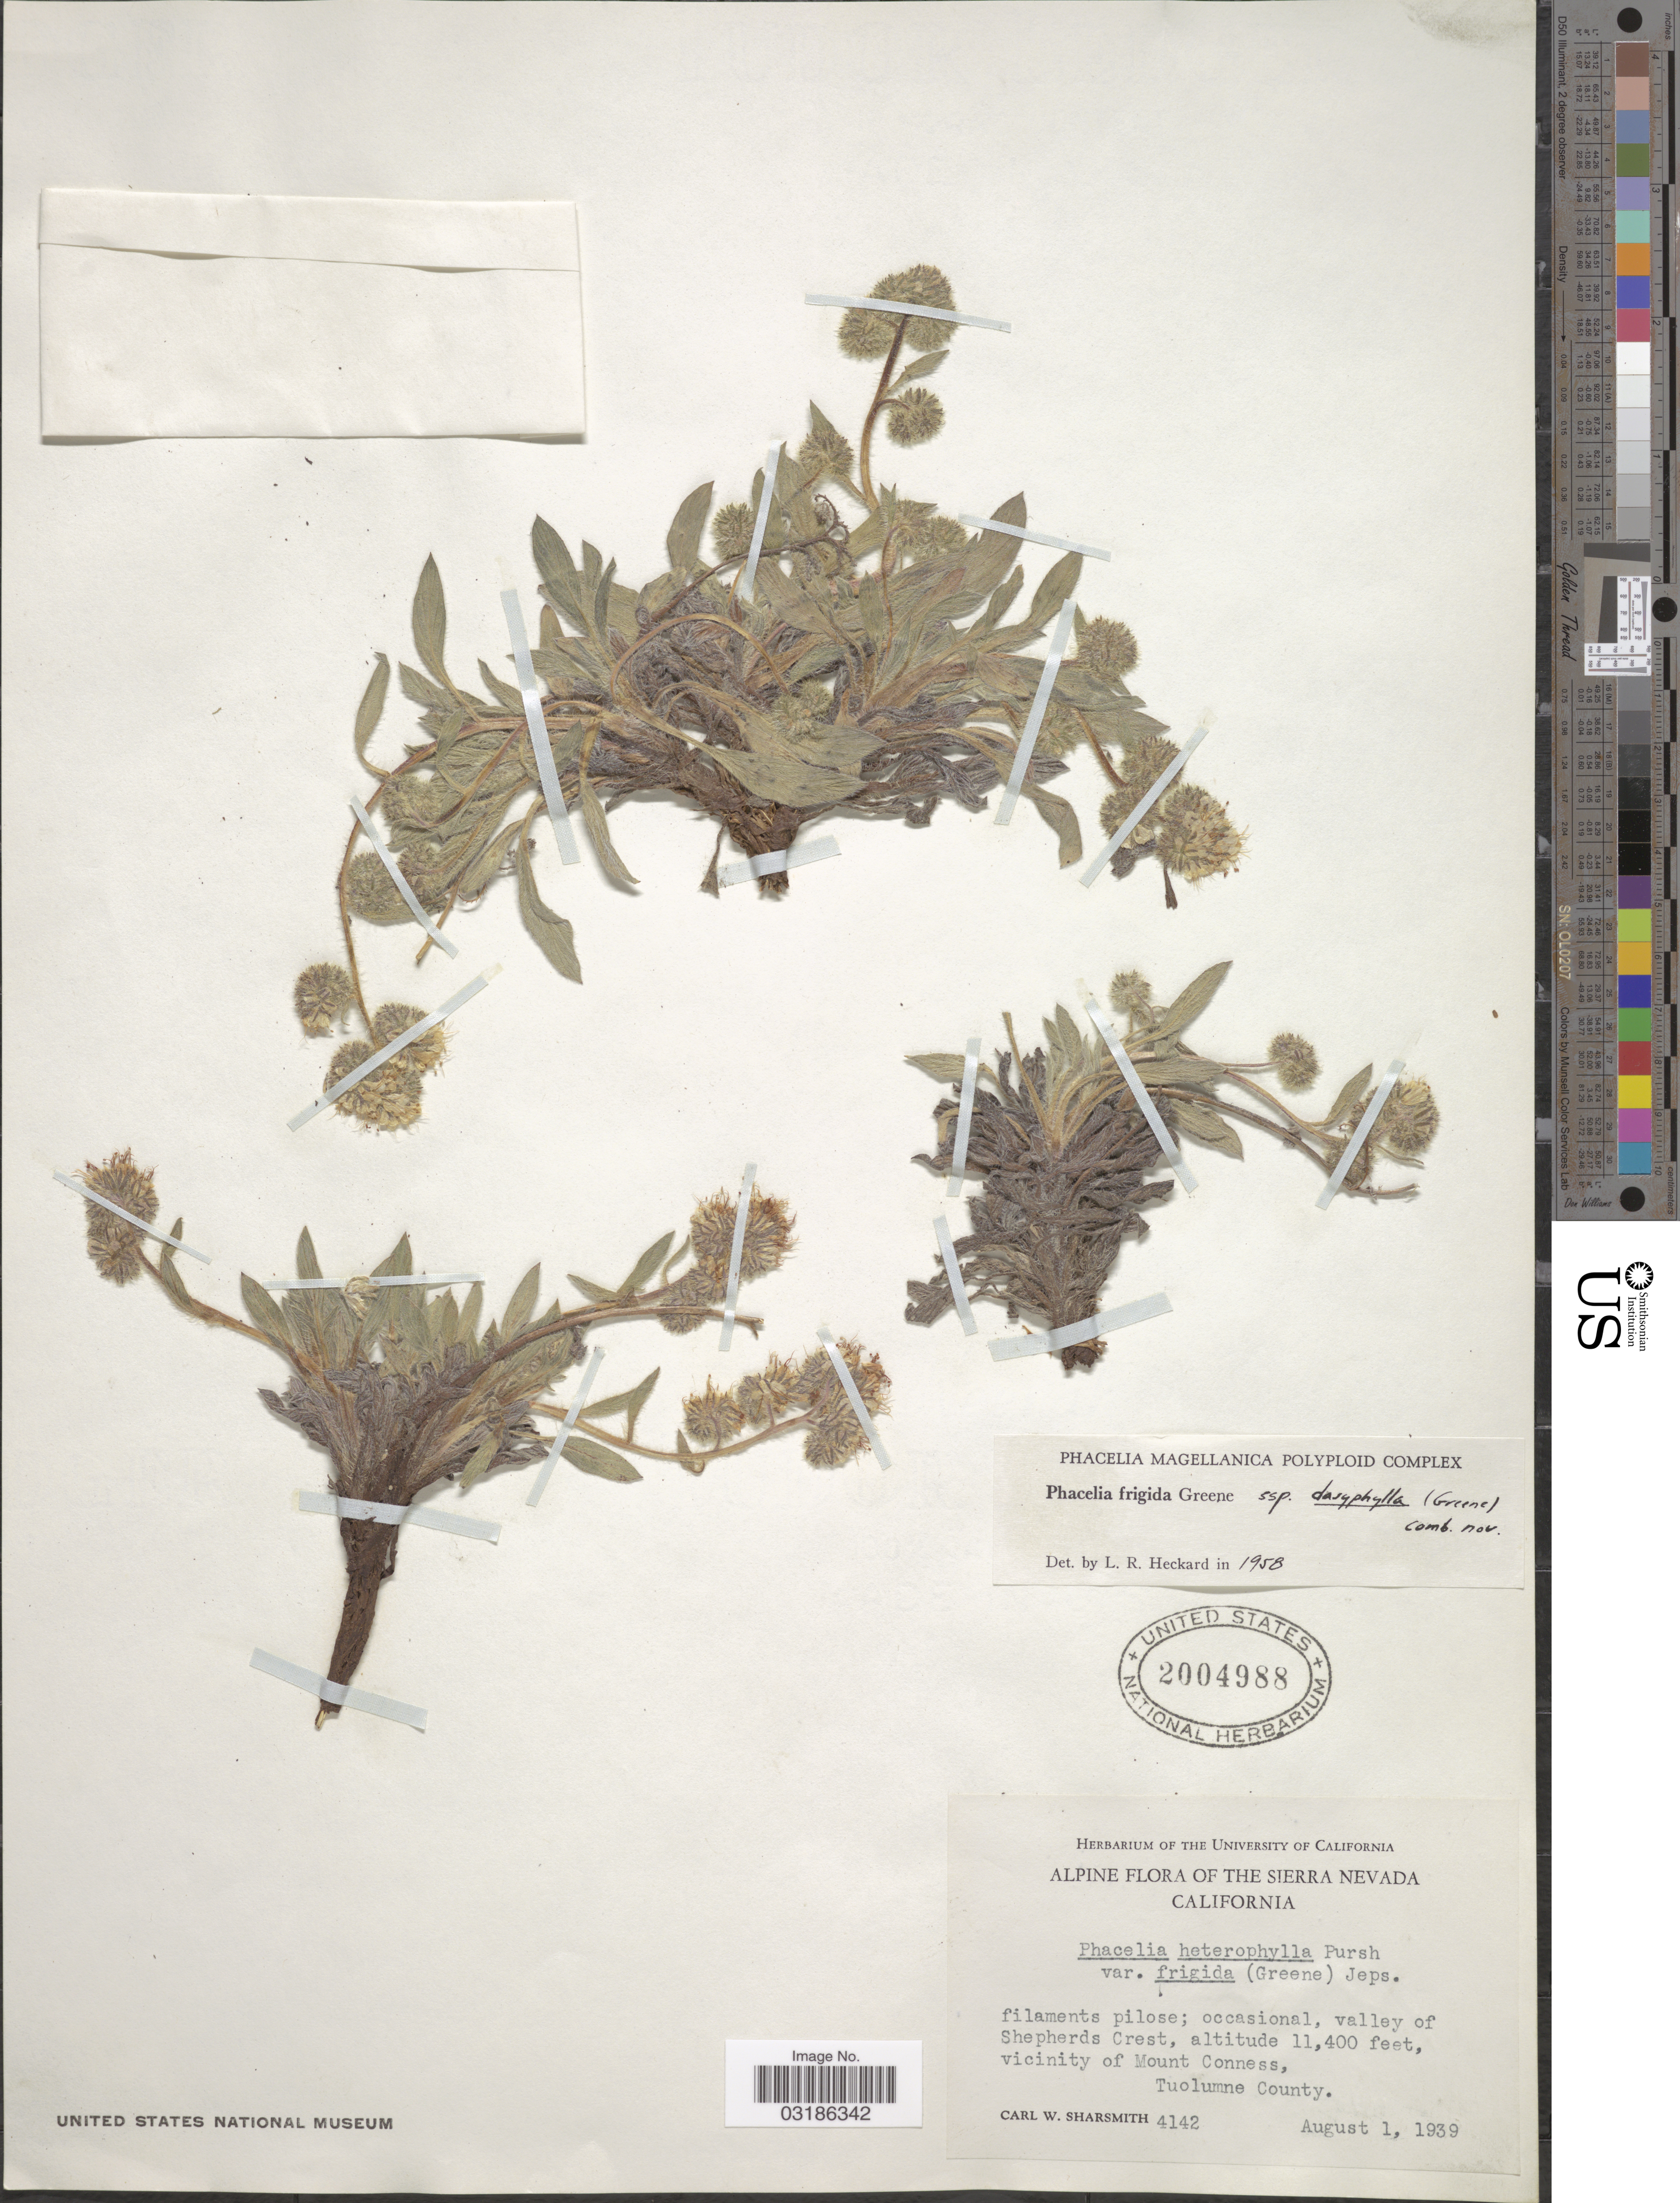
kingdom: Plantae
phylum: Tracheophyta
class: Magnoliopsida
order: Boraginales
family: Hydrophyllaceae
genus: Phacelia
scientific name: Phacelia frigida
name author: Greene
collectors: C. Sharsmith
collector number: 4142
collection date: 1939-08-01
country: United States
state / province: California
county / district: Tuolumne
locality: Alpine flora of the Sierra Nevada. Occasional, valley of Shepherds Crest, vicinity of Mount Conness, Tuolumne County.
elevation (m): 3475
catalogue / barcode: US 2004988